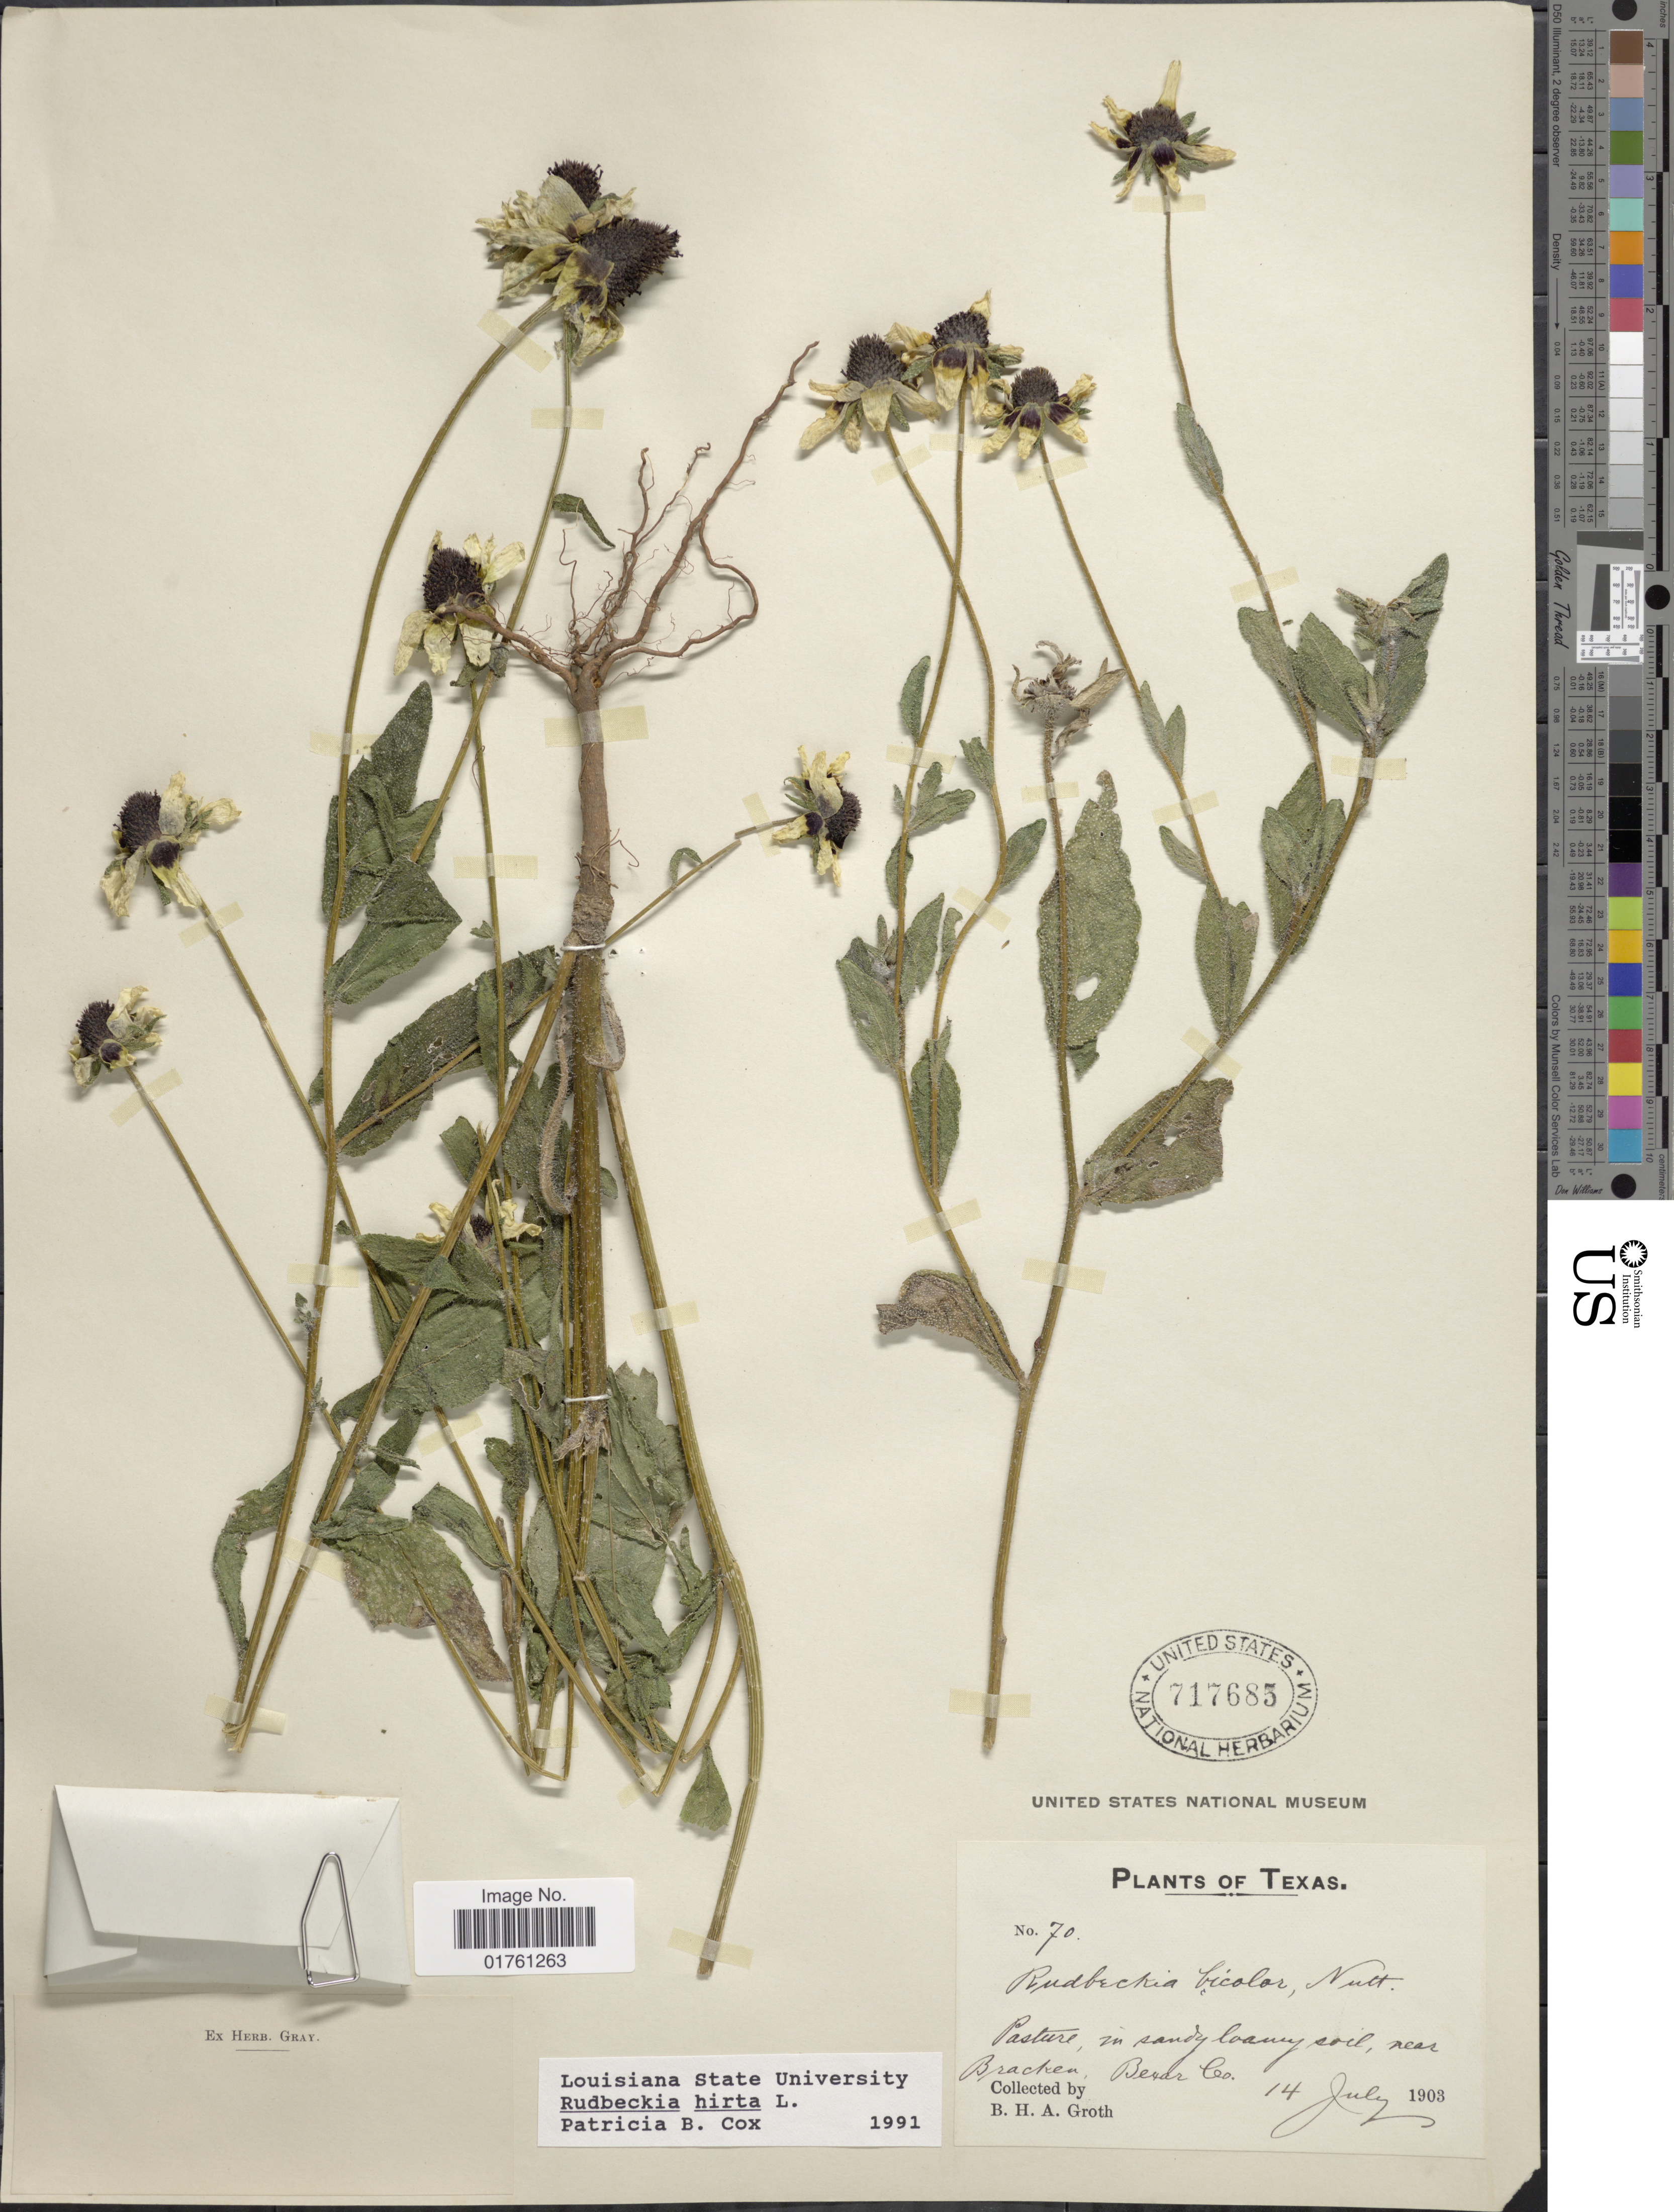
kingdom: Plantae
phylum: Tracheophyta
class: Magnoliopsida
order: Asterales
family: Asteraceae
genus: Rudbeckia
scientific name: Rudbeckia hirta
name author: L.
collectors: B. Groth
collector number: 70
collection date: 1903-07-14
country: United States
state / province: Texas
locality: Pasture, in sandy loamy soil, near Bracken, Bexar Co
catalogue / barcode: US 717685